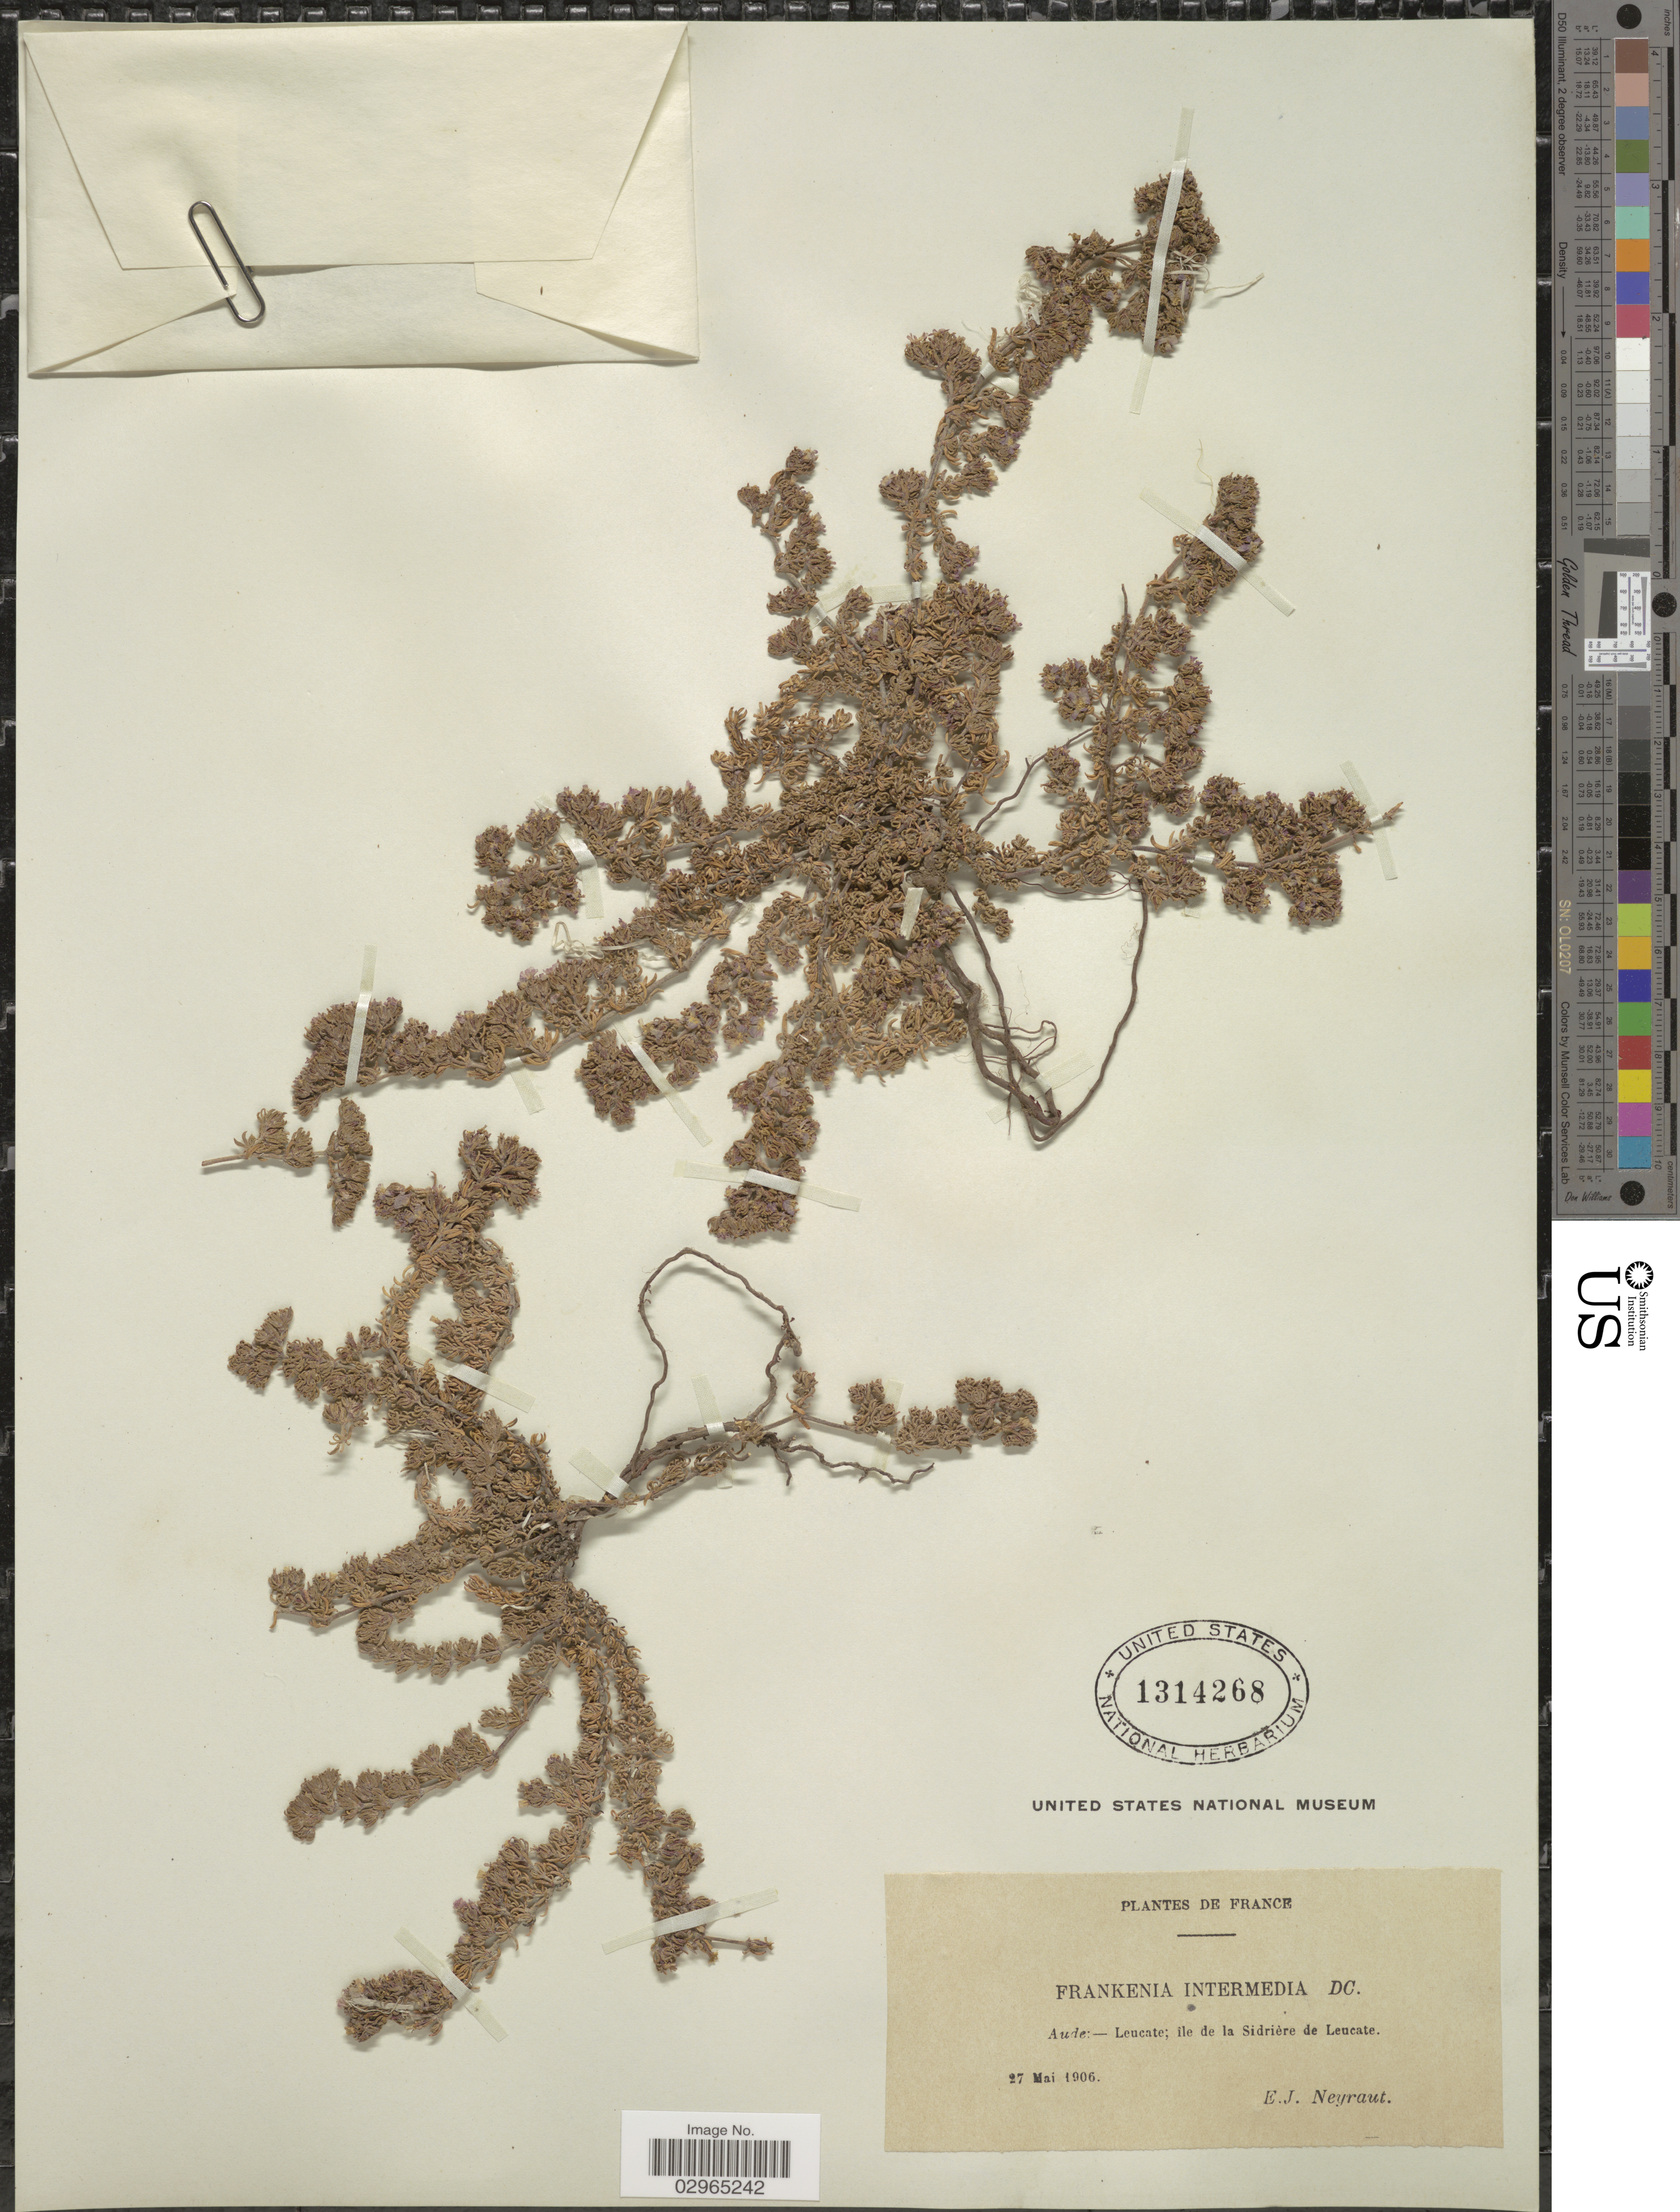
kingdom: Plantae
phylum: Tracheophyta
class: Magnoliopsida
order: Caryophyllales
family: Frankeniaceae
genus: Frankenia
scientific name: Frankenia intermedia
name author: DC.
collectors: E. Neyraut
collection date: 1906-05-27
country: France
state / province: Occitanie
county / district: Aude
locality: Aude: Leucate; ile de la Sidrière de Leucate.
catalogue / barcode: US 1314268